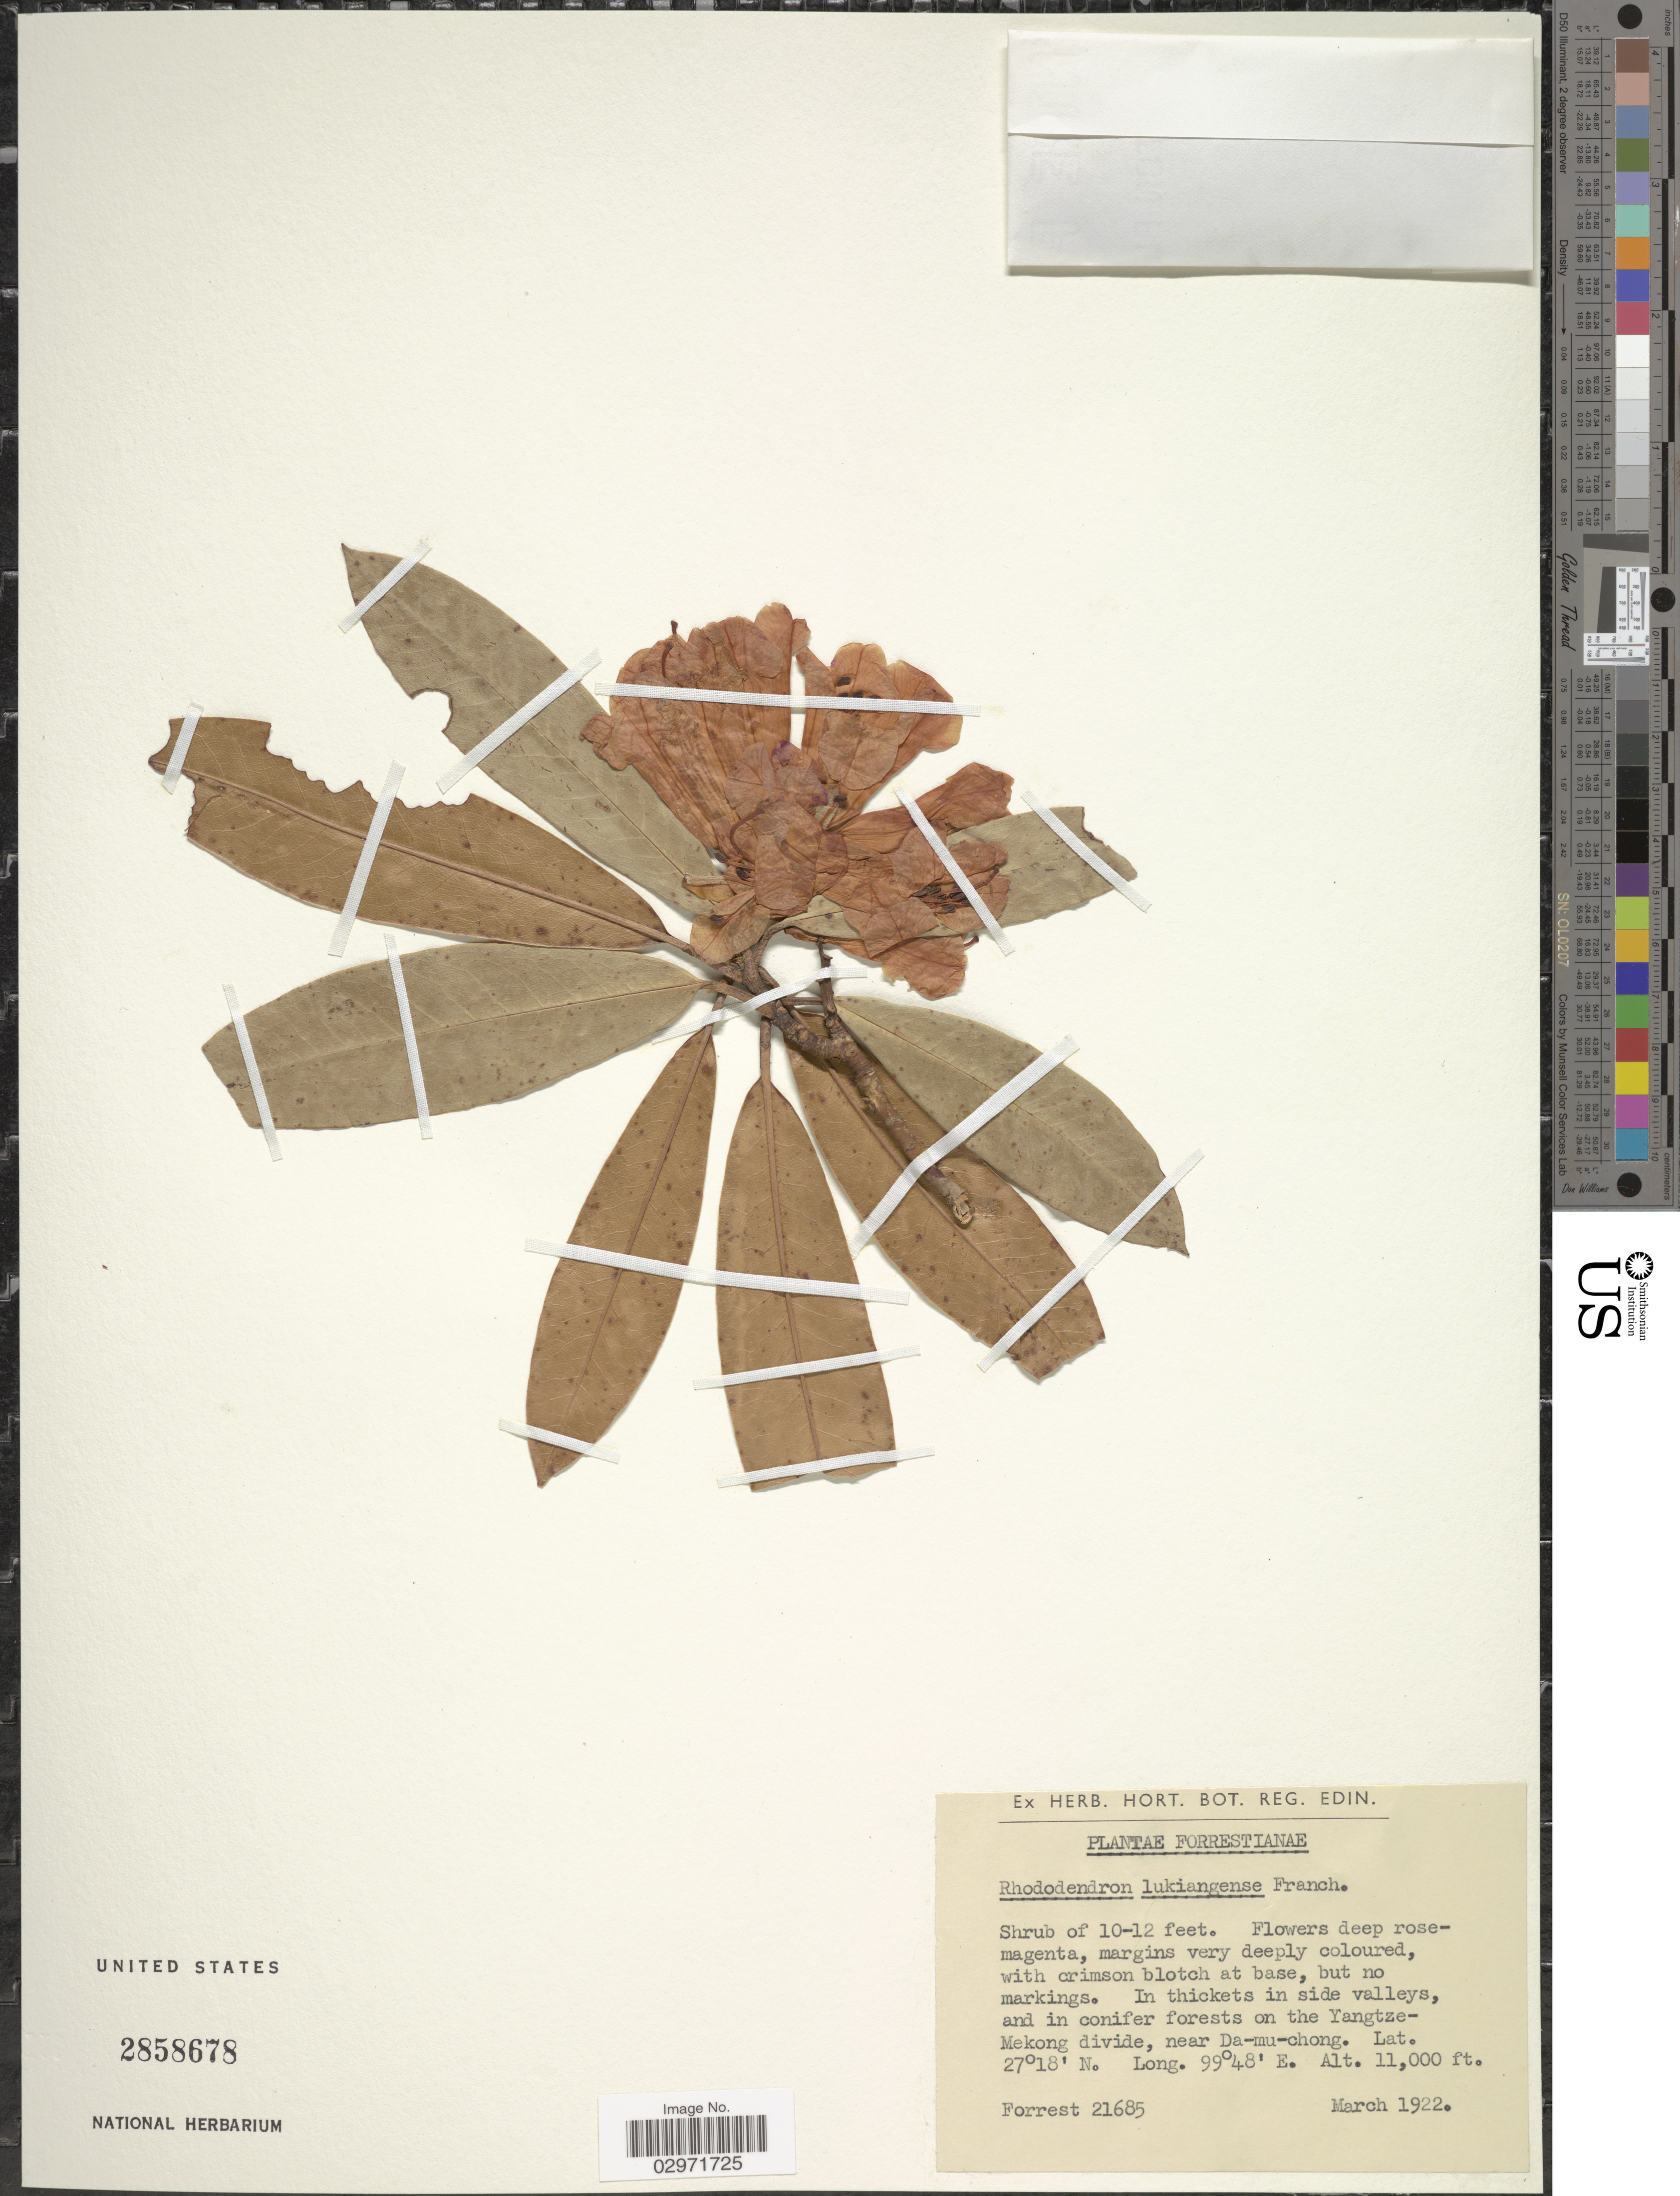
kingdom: Plantae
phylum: Tracheophyta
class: Magnoliopsida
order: Ericales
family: Ericaceae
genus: Rhododendron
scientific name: Rhododendron lukiangense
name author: Franch.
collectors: -. Forrest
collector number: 21685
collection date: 1922-03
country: China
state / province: Yunnan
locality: On the Yangtze-Mekong divide, near Da-mu-chong.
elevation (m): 3353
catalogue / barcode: US 2858678